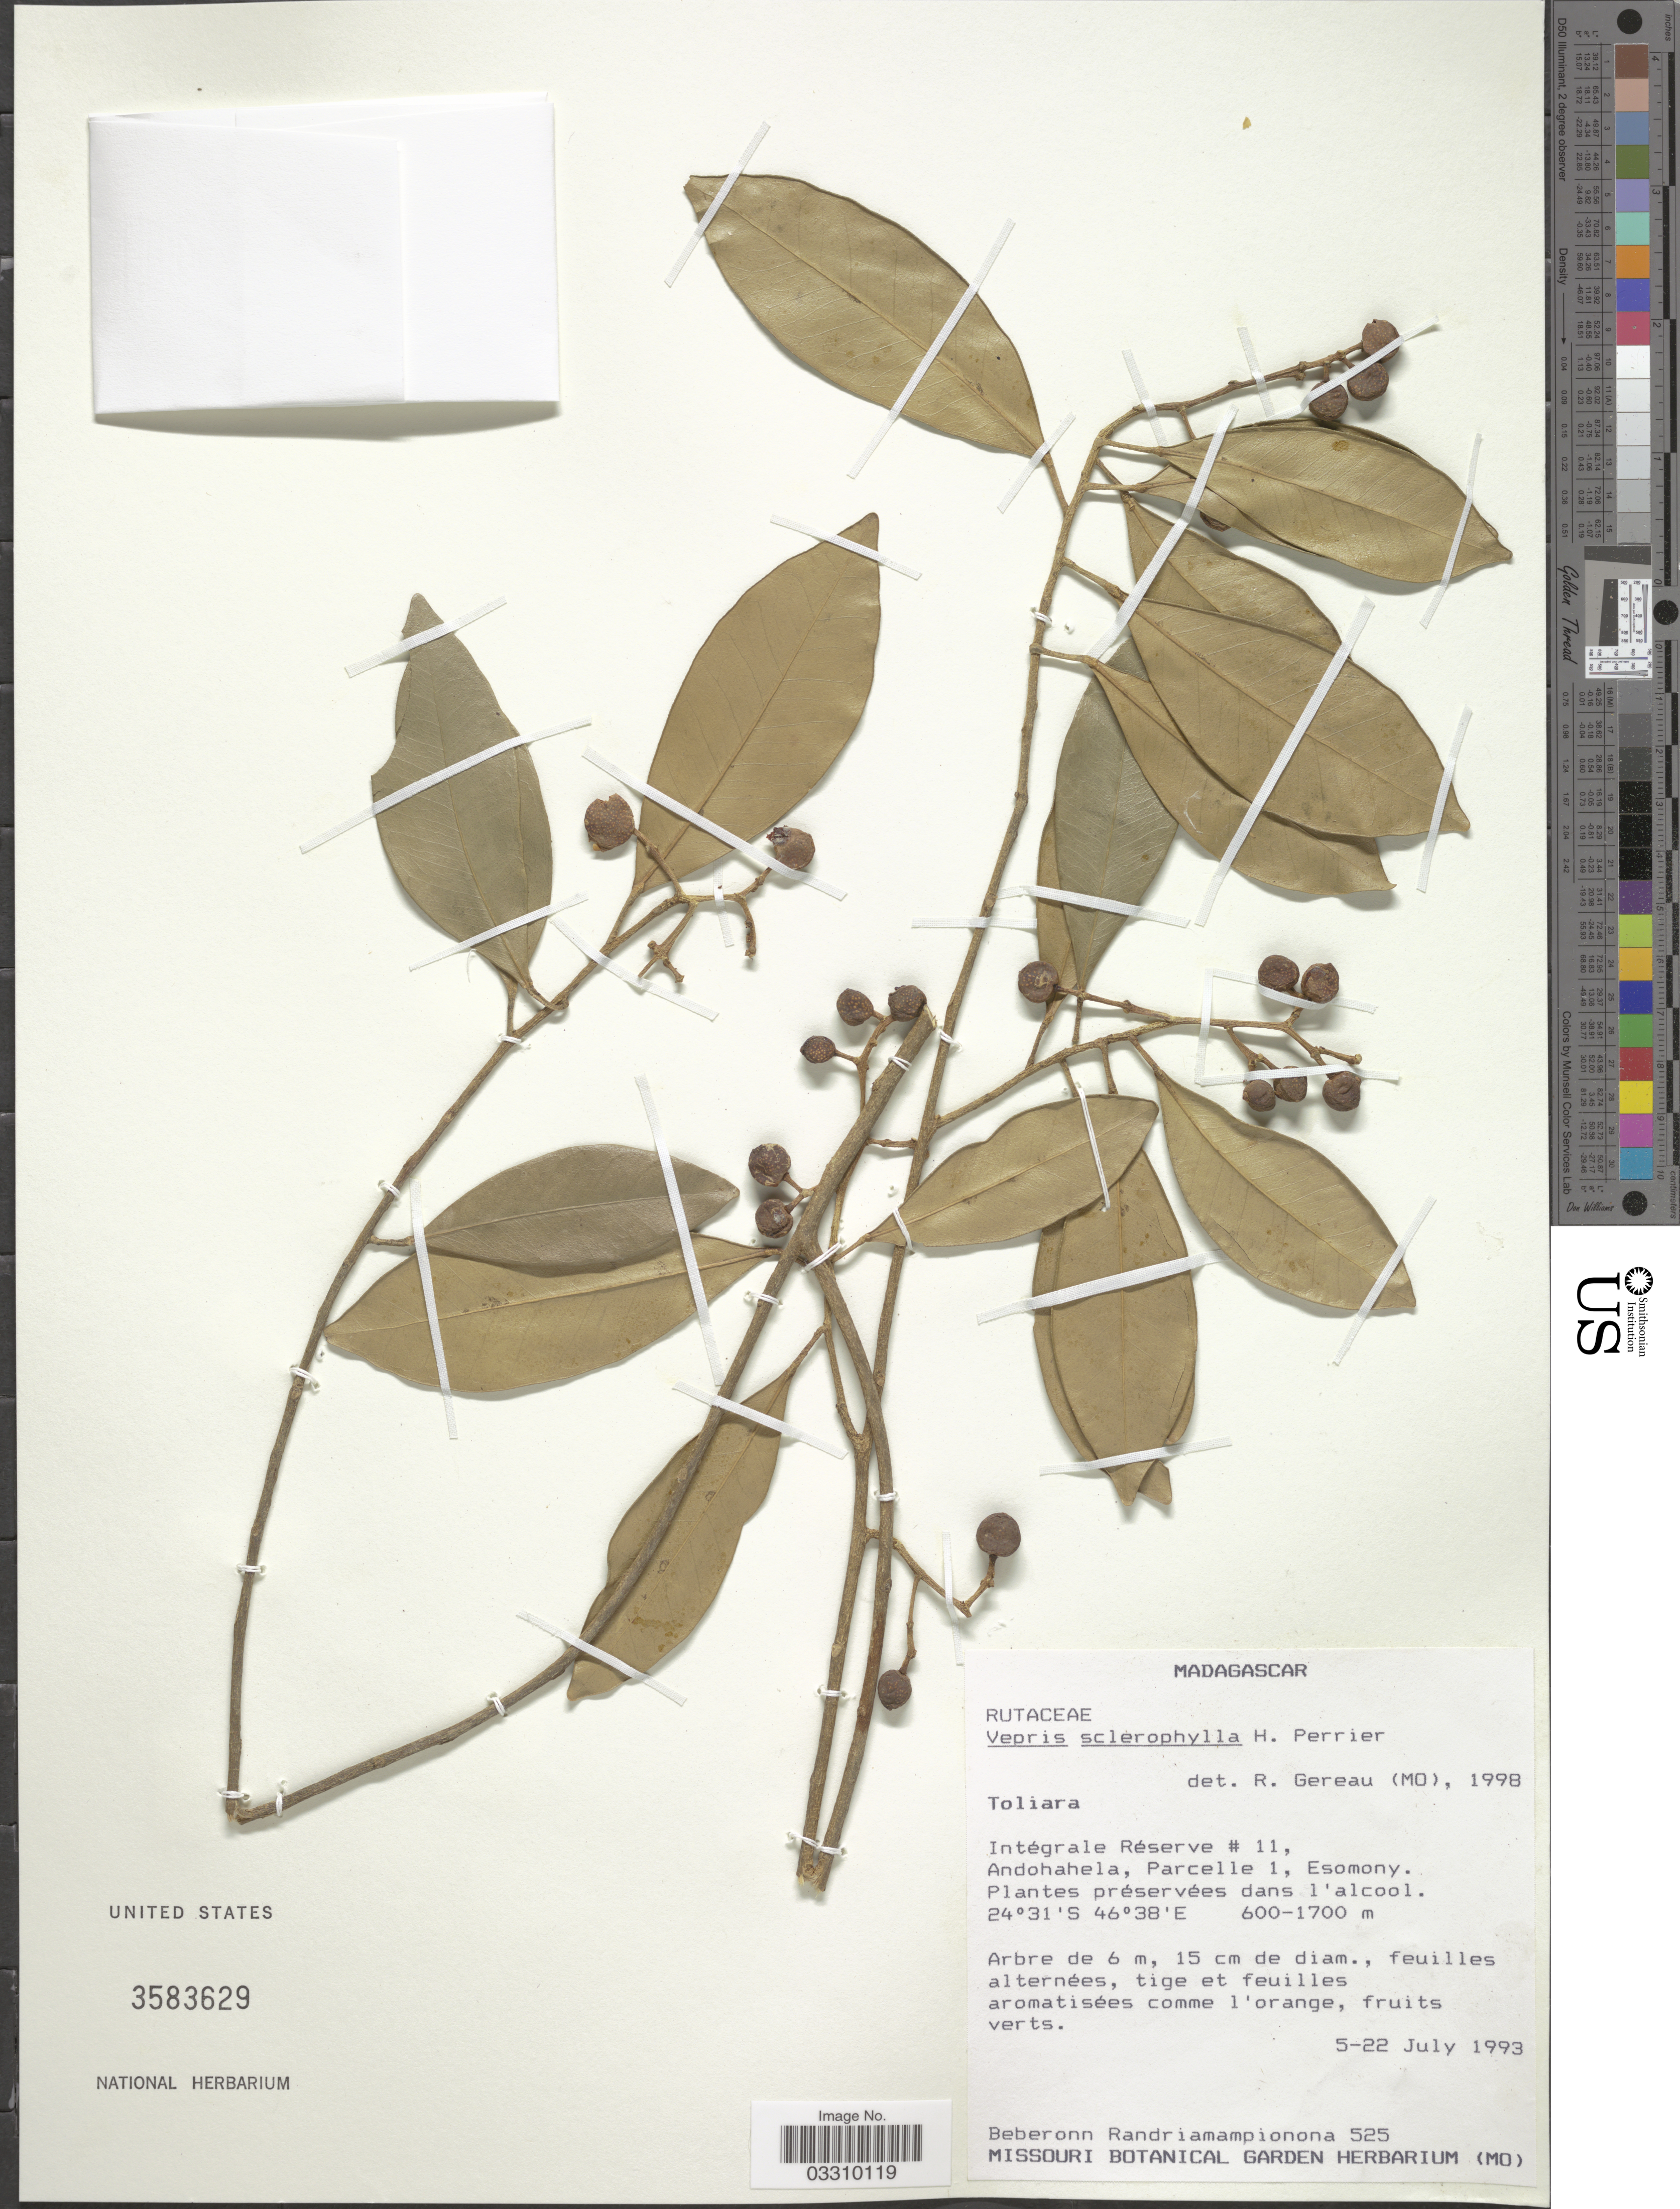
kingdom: Plantae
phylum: Tracheophyta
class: Magnoliopsida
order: Sapindales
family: Rutaceae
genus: Vepris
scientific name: Vepris sclerophylla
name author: H. Perrier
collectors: B. Randriamampionona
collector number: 525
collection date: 1993-07-05/1993-07-22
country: Madagascar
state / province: Anosy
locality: Intégrale Réserve # 11, Andohahela, Parcelle 1, Esomony.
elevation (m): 600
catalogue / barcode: US 3583629